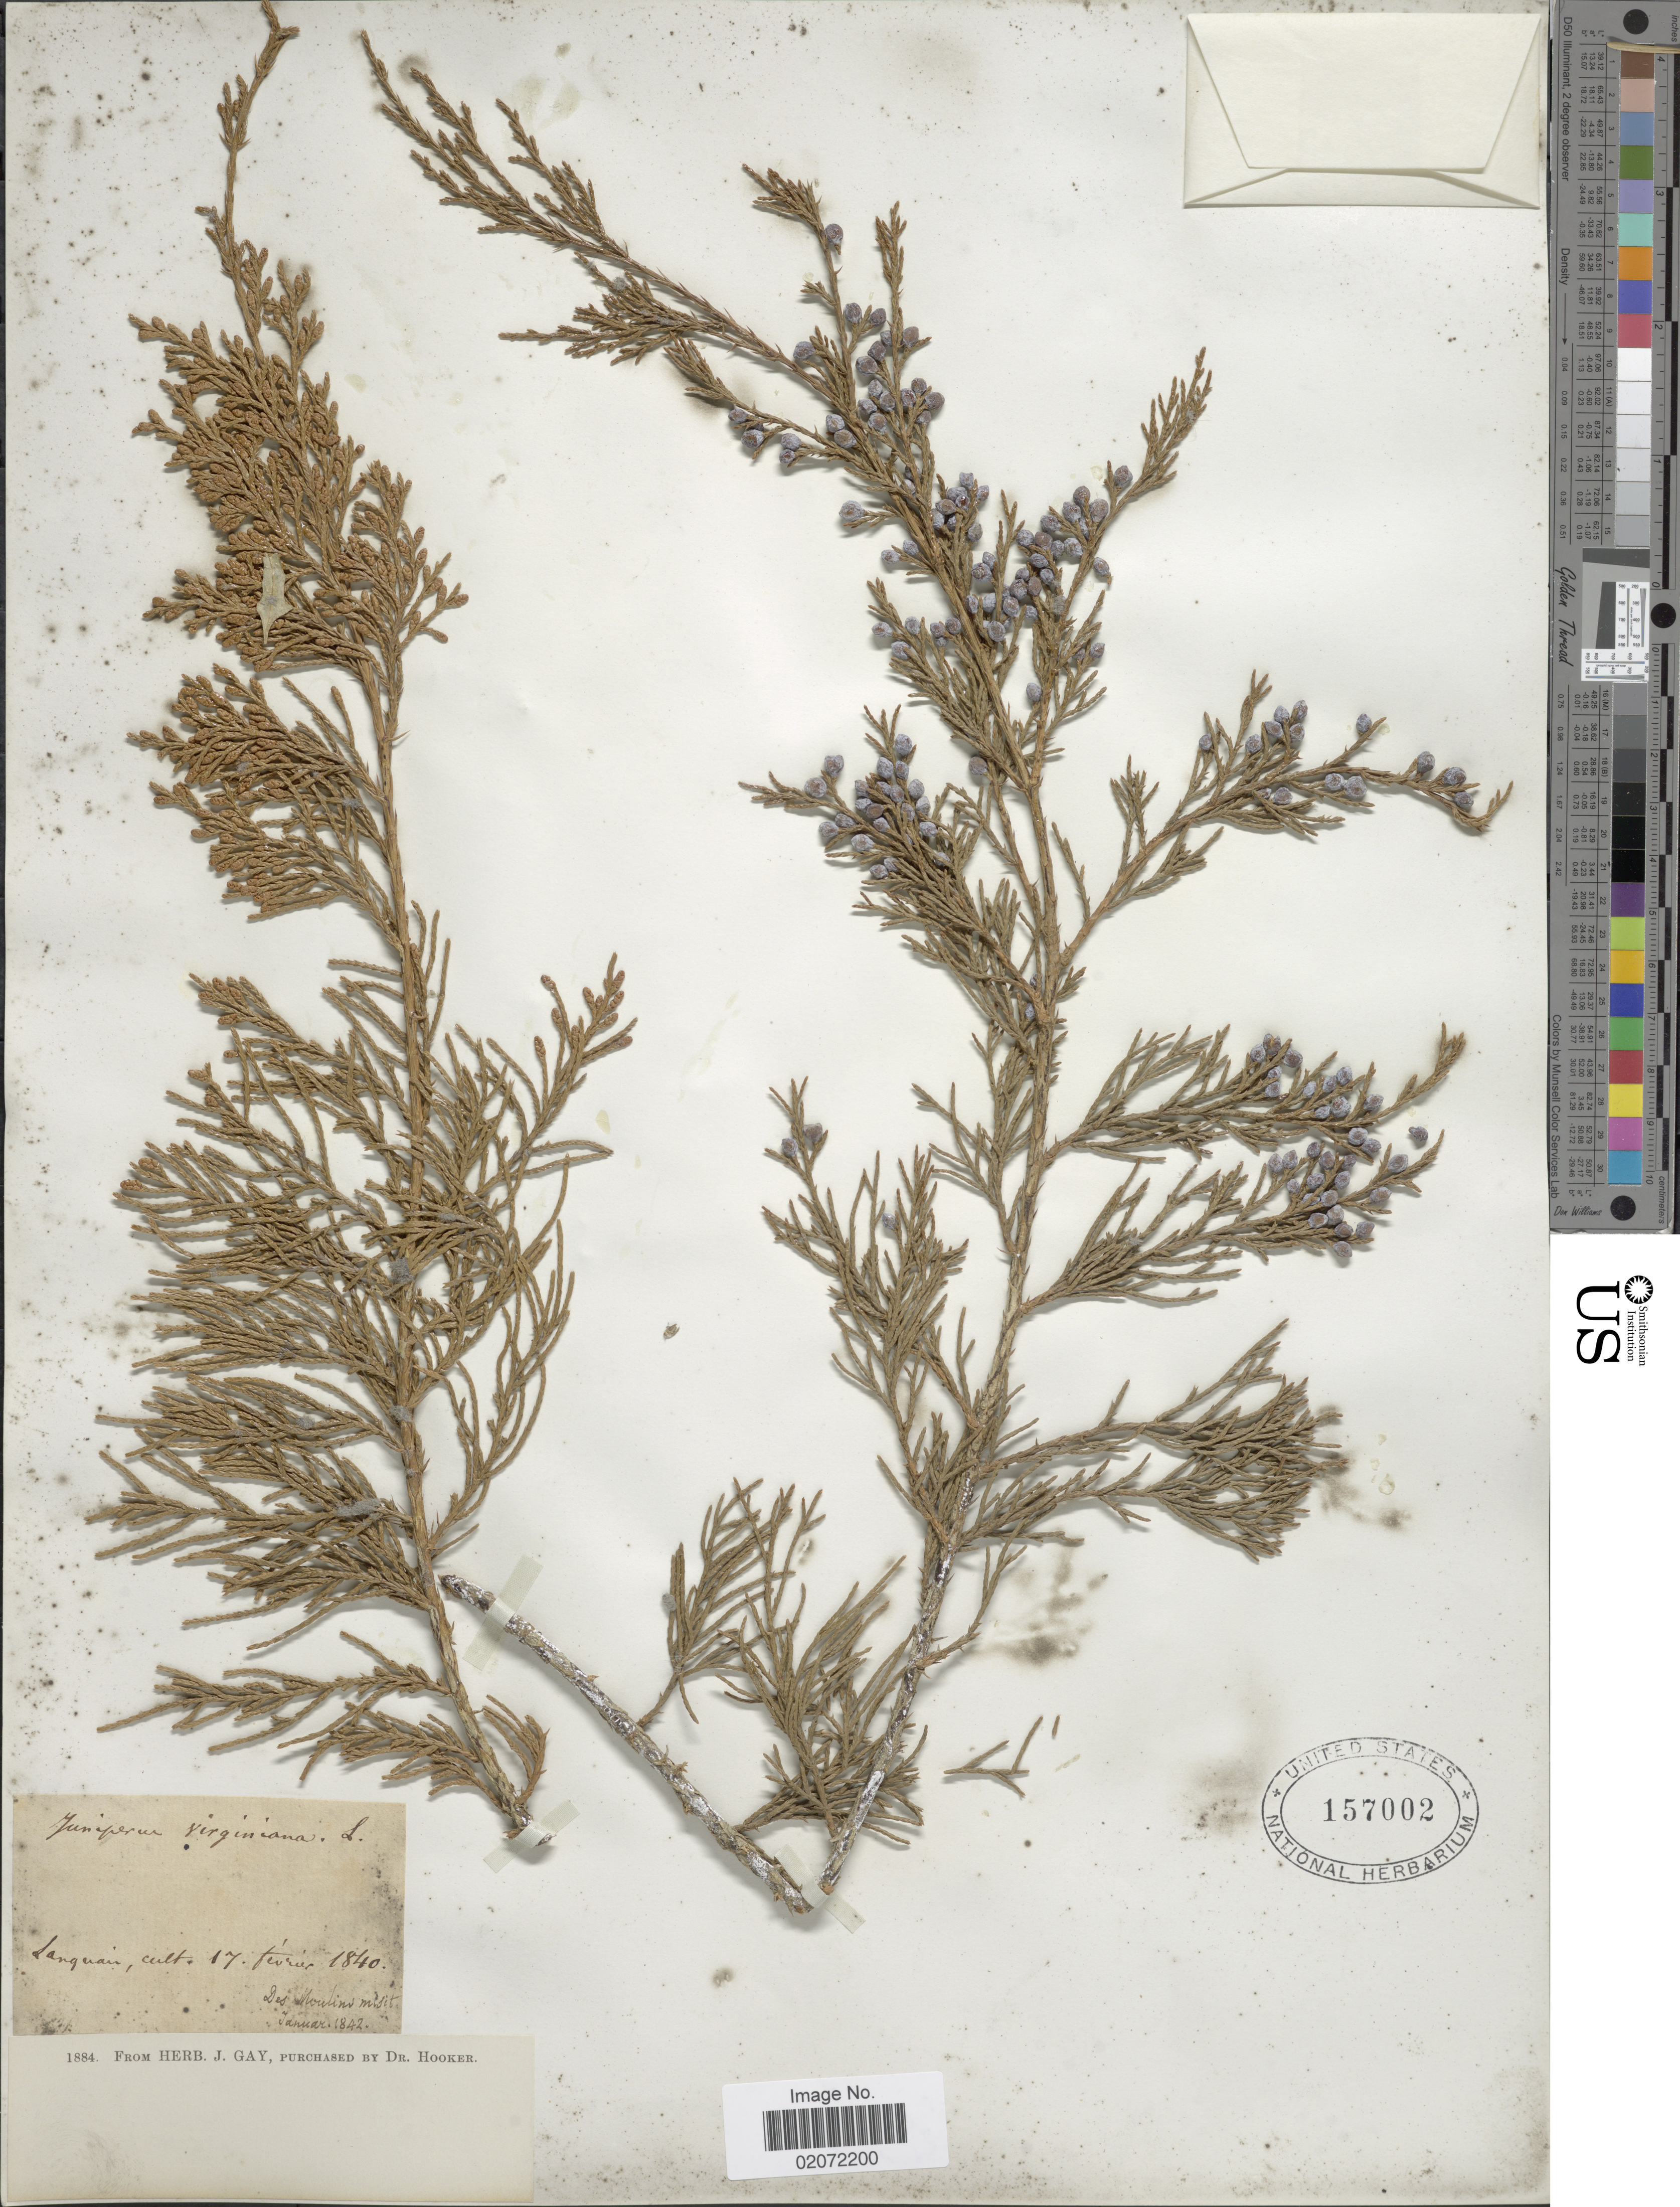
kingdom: Plantae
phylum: Tracheophyta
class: Pinopsida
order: Pinales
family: Cupressaceae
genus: Juniperus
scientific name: Juniperus virginiana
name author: L.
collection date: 1840-02-17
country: China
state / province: Jiangsu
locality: Sanquan, cult.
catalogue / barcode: US 157002